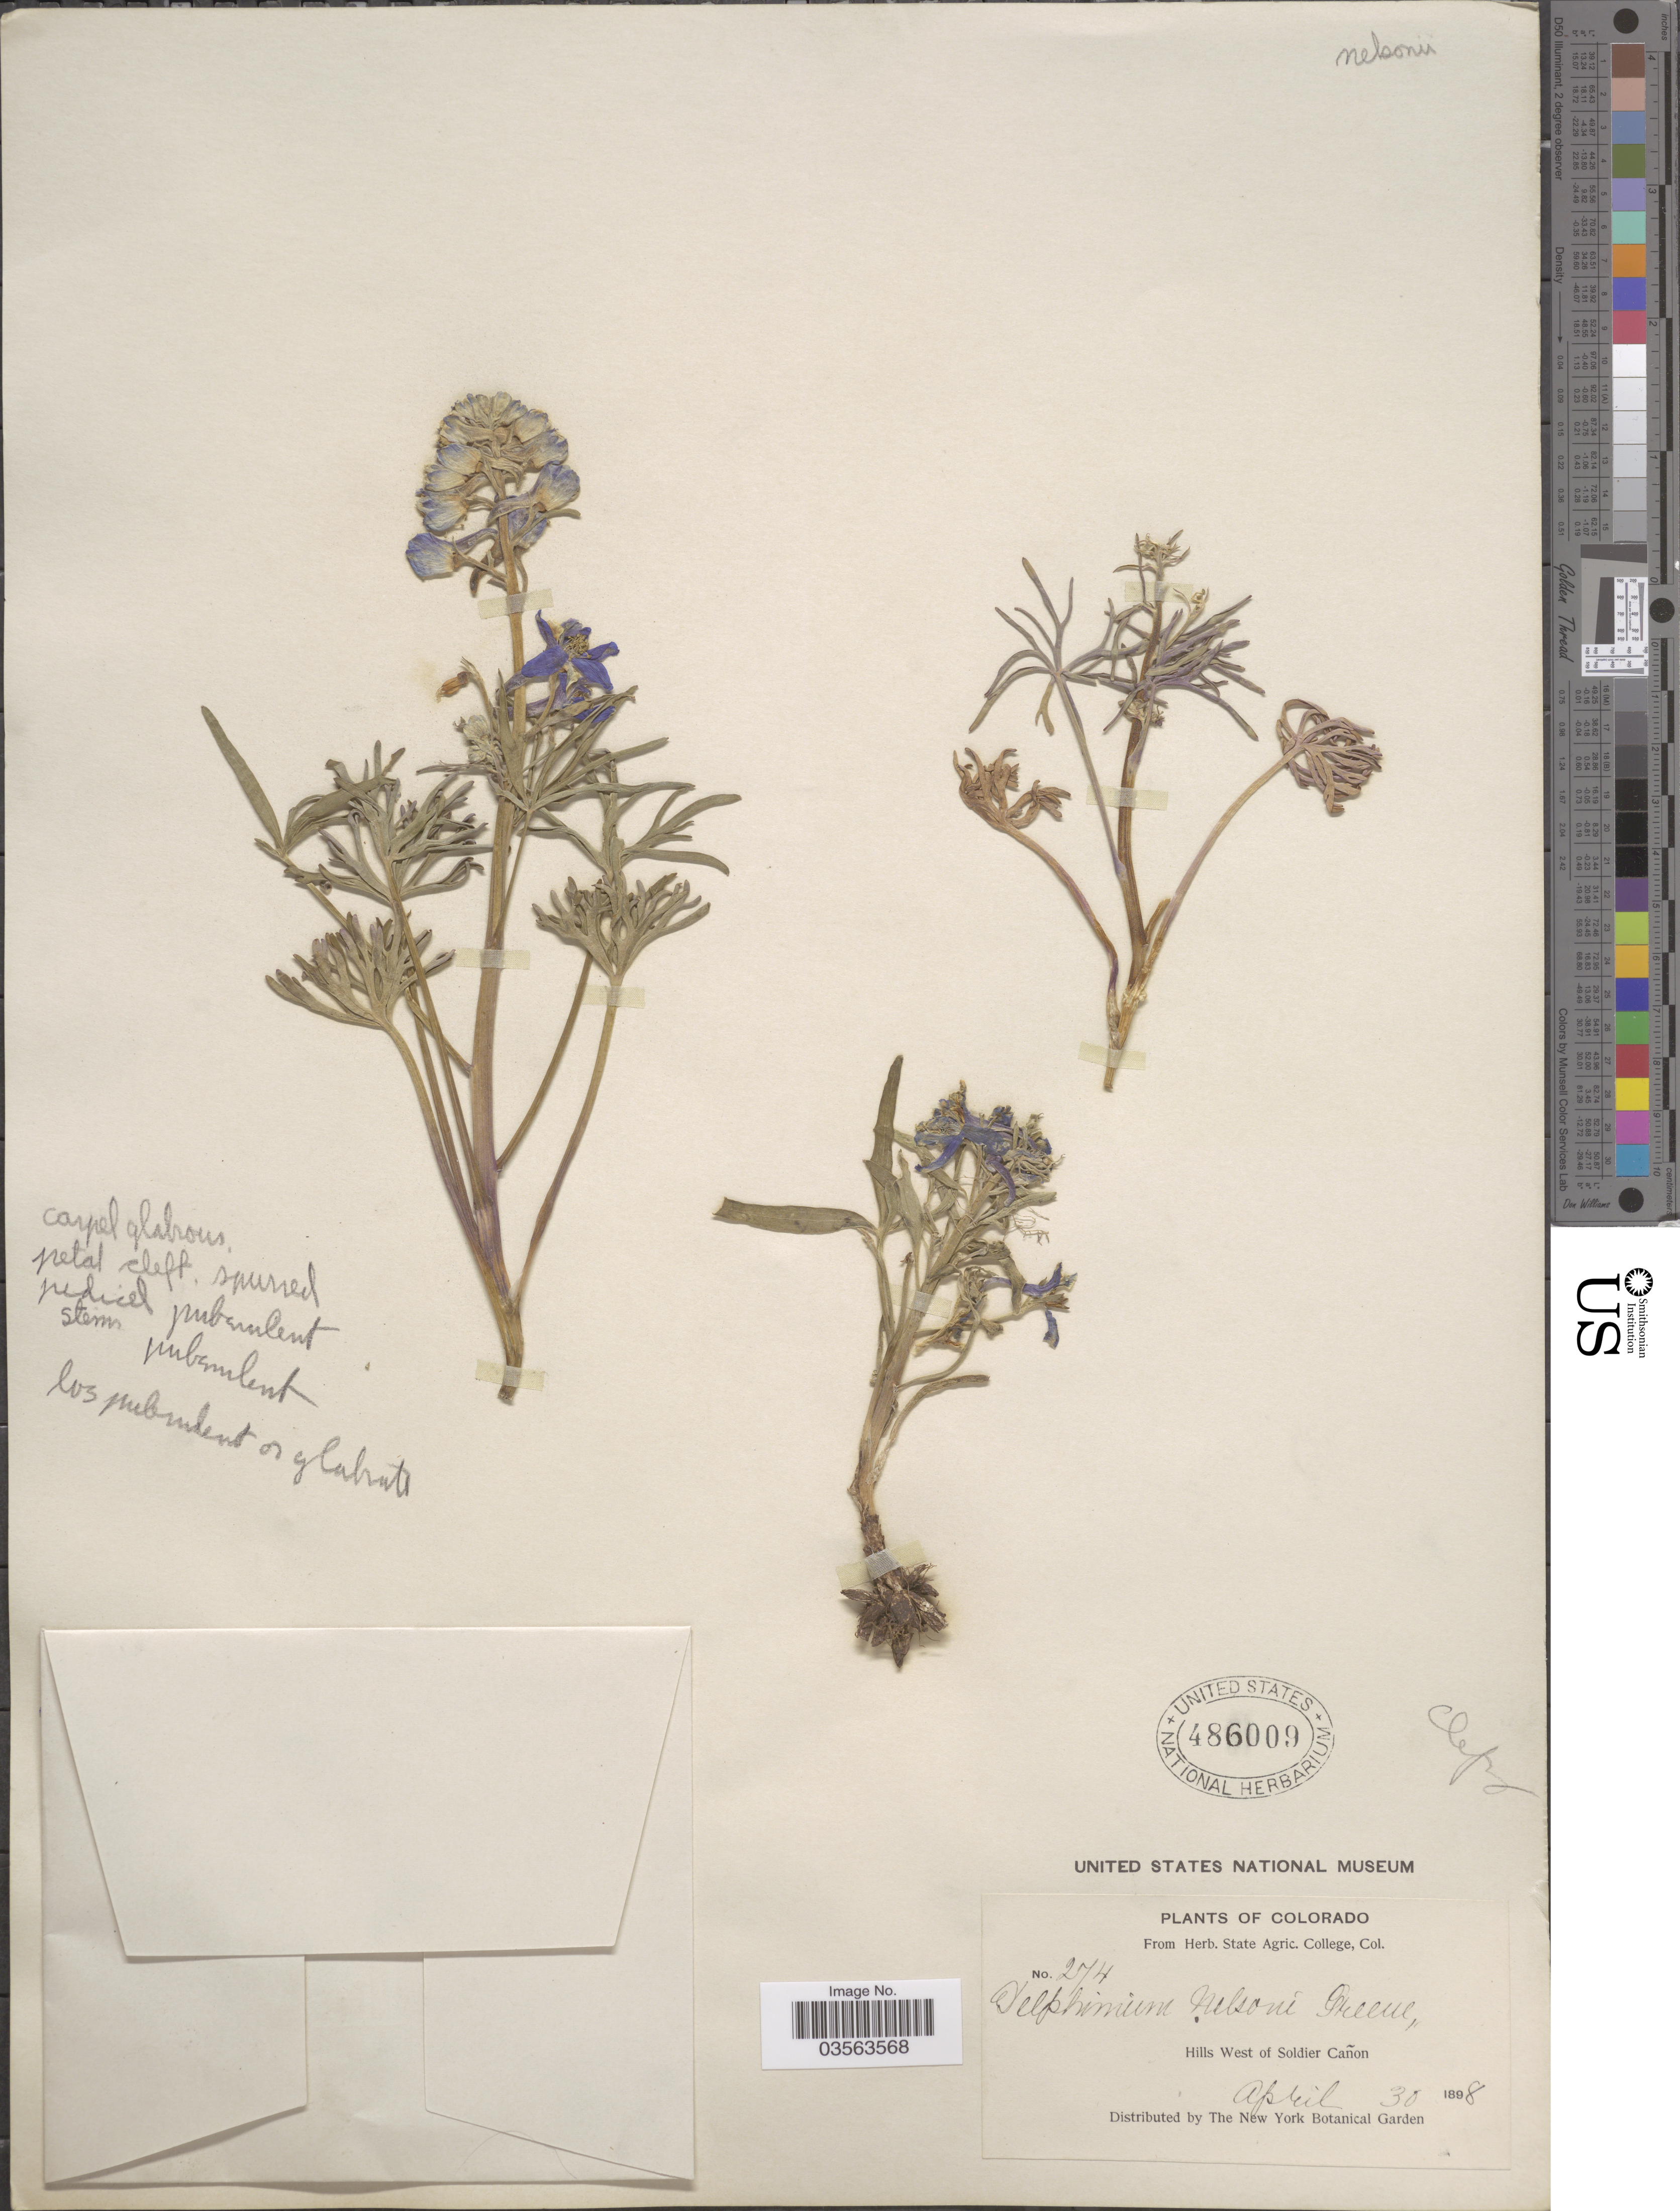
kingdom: Plantae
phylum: Tracheophyta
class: Magnoliopsida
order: Ranunculales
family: Ranunculaceae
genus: Delphinium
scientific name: Delphinium nelsonii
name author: Greene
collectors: ex herb. State Agric. College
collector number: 274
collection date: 1898-04-30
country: United States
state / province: Colorado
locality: Hills West of Soldier Cañon.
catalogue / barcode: US 486009